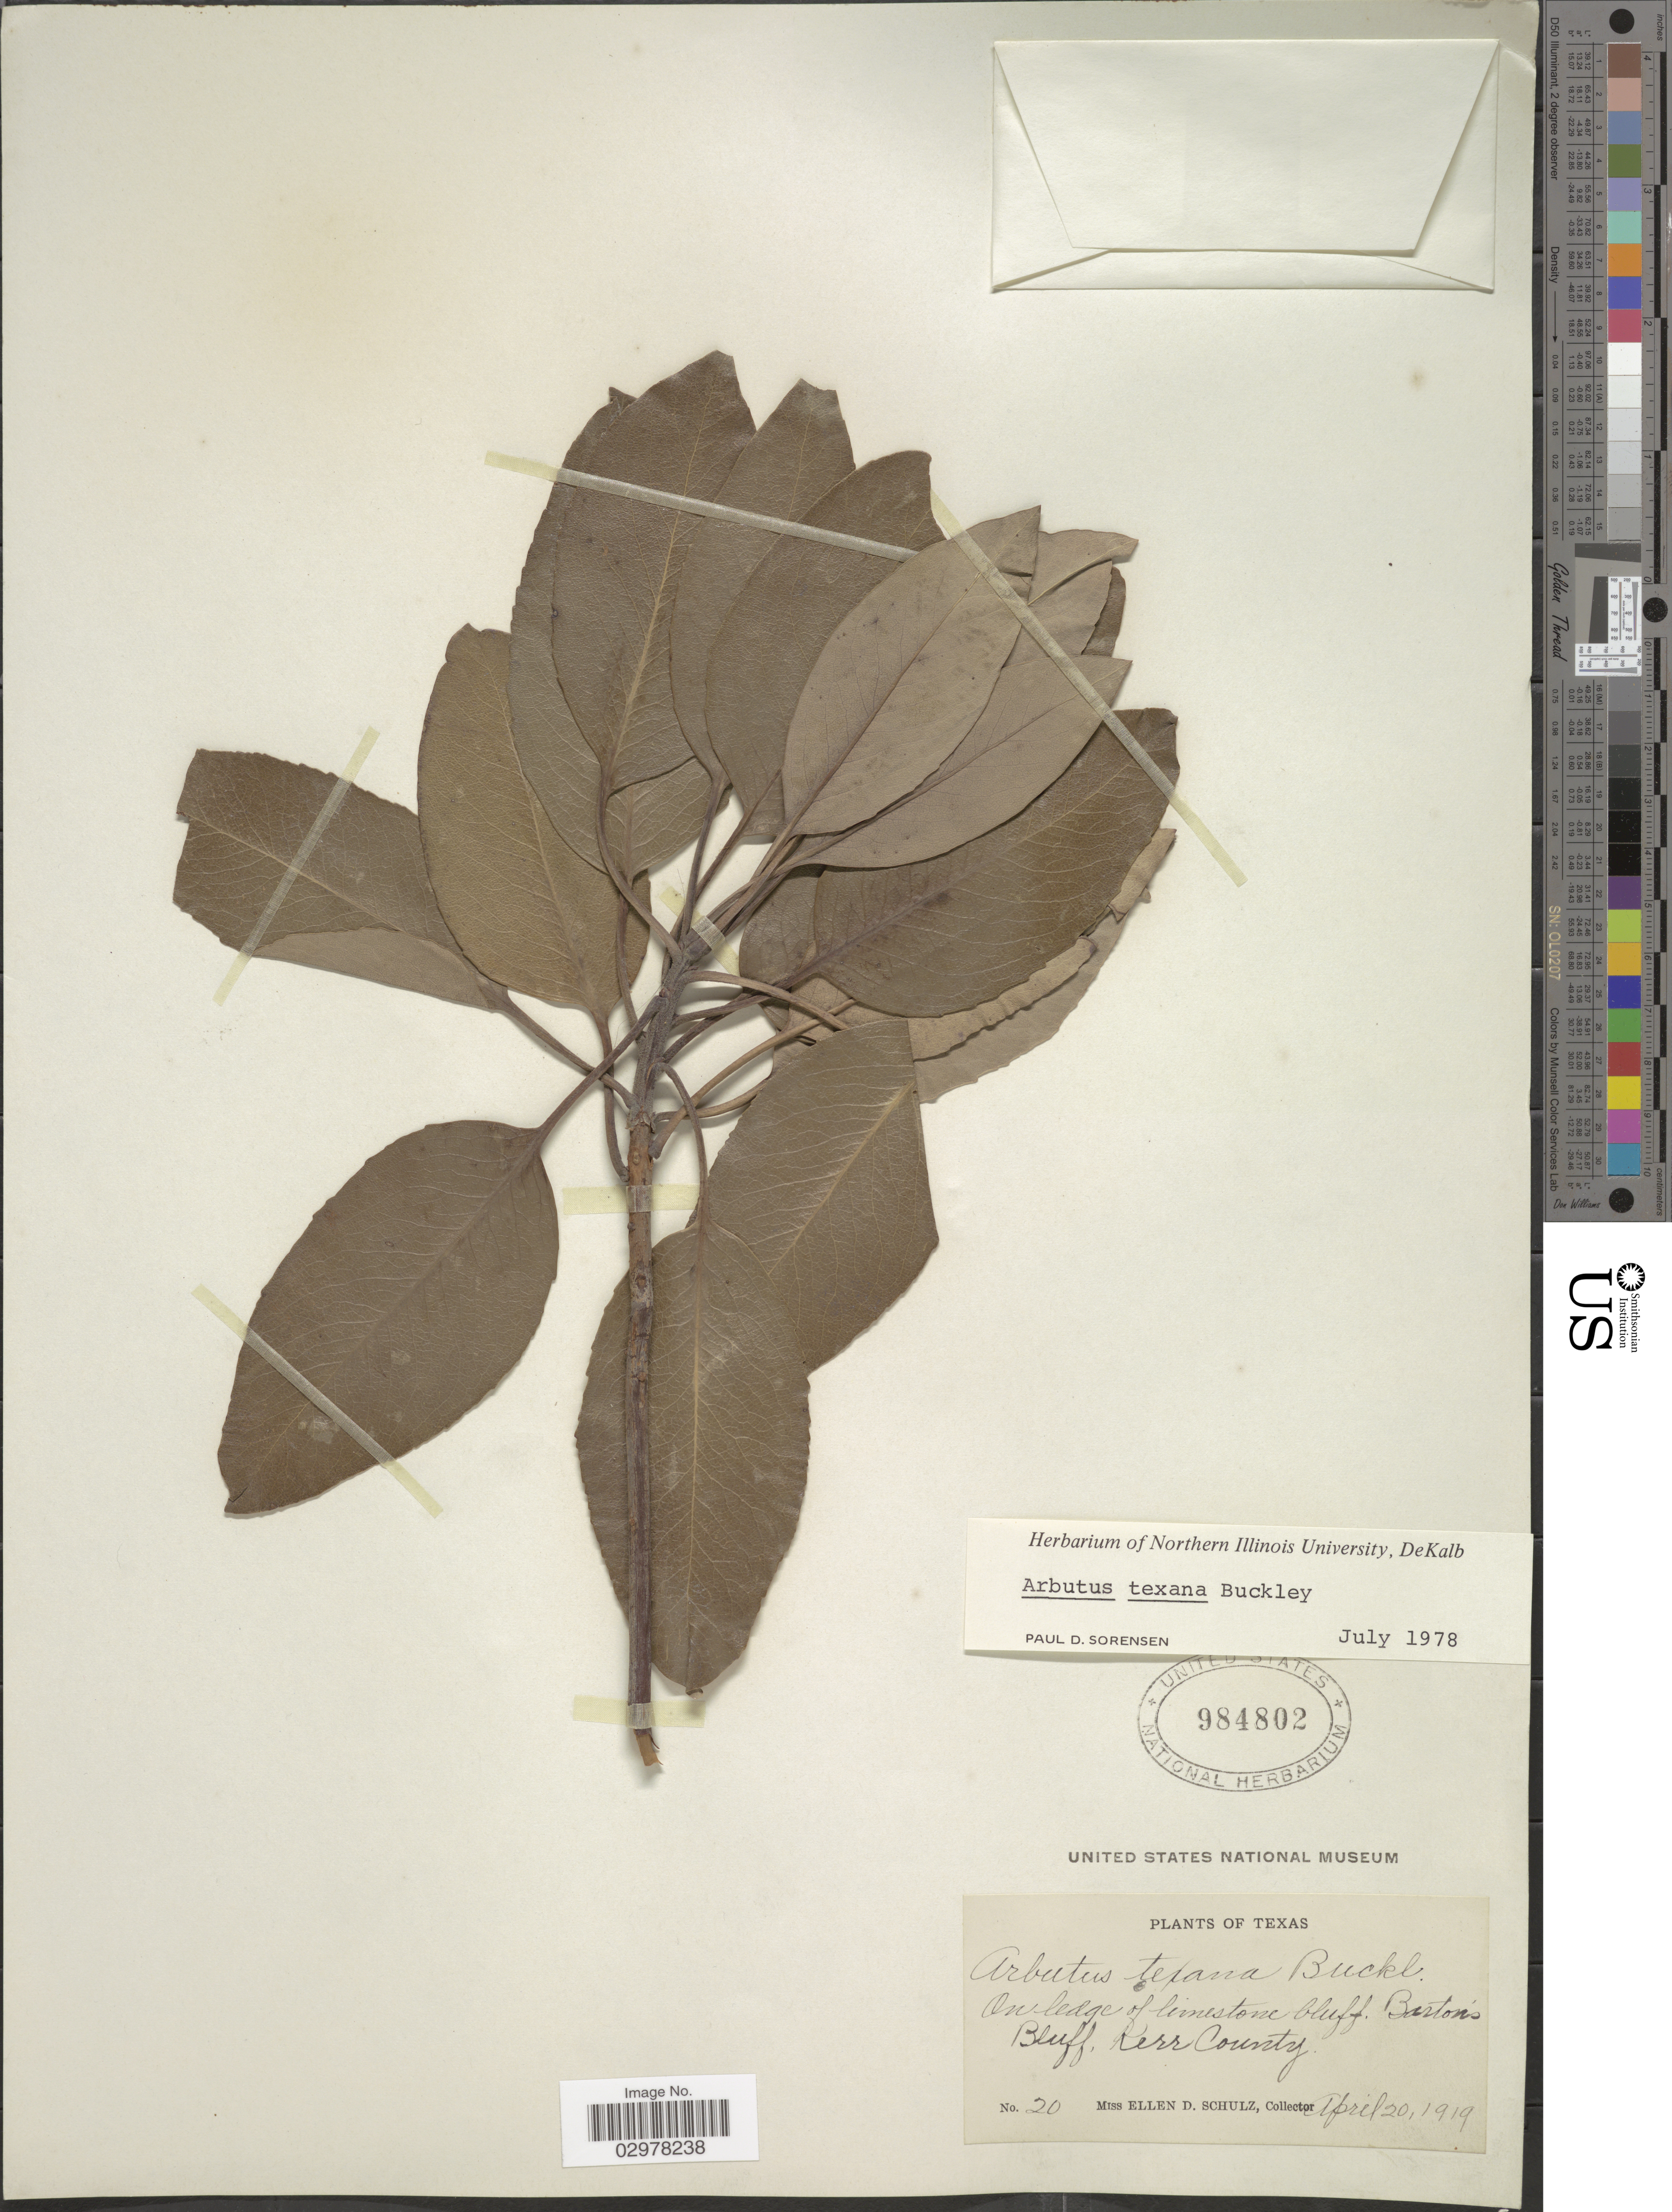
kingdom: Plantae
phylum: Tracheophyta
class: Magnoliopsida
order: Ericales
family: Ericaceae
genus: Arbutus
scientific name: Arbutus texana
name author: Buckley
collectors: E. D. Schulz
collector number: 20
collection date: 1919-04-20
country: United States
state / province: Texas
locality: On ledge of limestone bluff, Barton's Bluff, Kerr County.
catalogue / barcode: US 984802